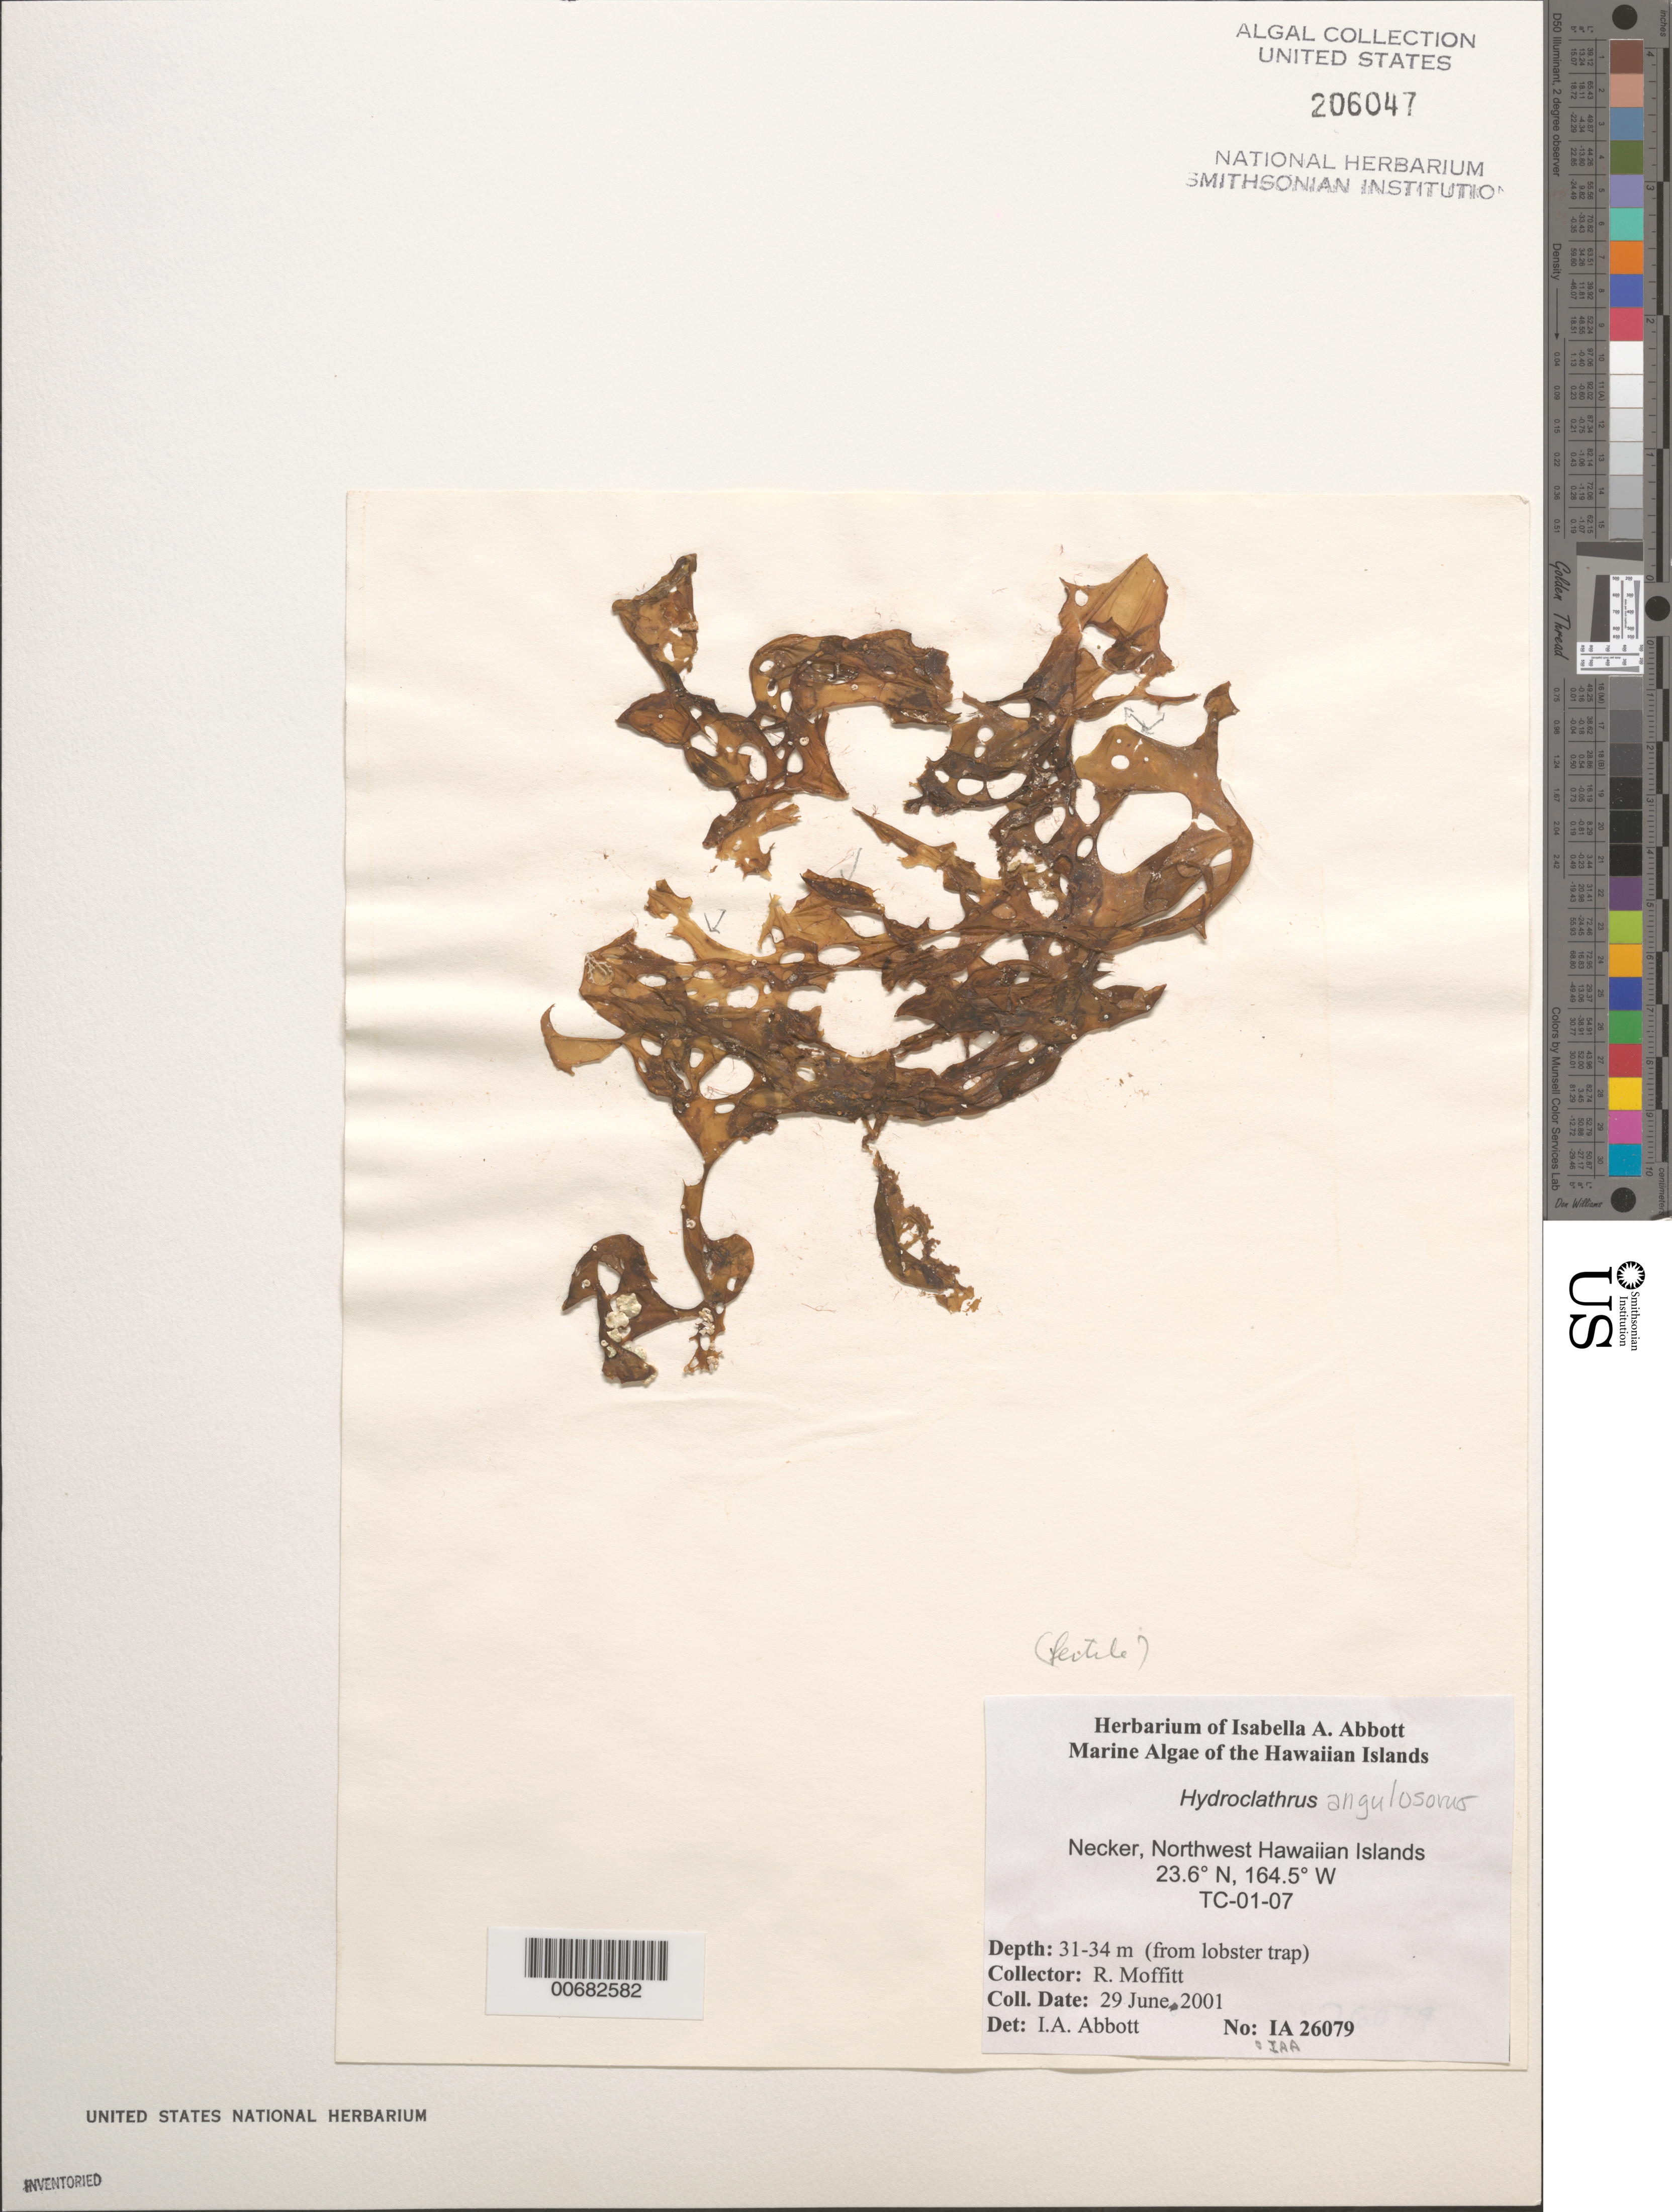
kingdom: Chromista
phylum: Ochrophyta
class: Phaeophyceae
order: Scytosiphonales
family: Scytosiphonaceae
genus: Hydroclathrus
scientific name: Hydroclathrus angulosorus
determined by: Abbott, Isabella A.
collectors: R. Moffitt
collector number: IAA 26079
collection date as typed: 29 Jun 2001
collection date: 2001-06-29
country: United States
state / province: Hawaii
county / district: Honolulu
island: Necker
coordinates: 23.6 N, 164.5 W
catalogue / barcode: US 206047